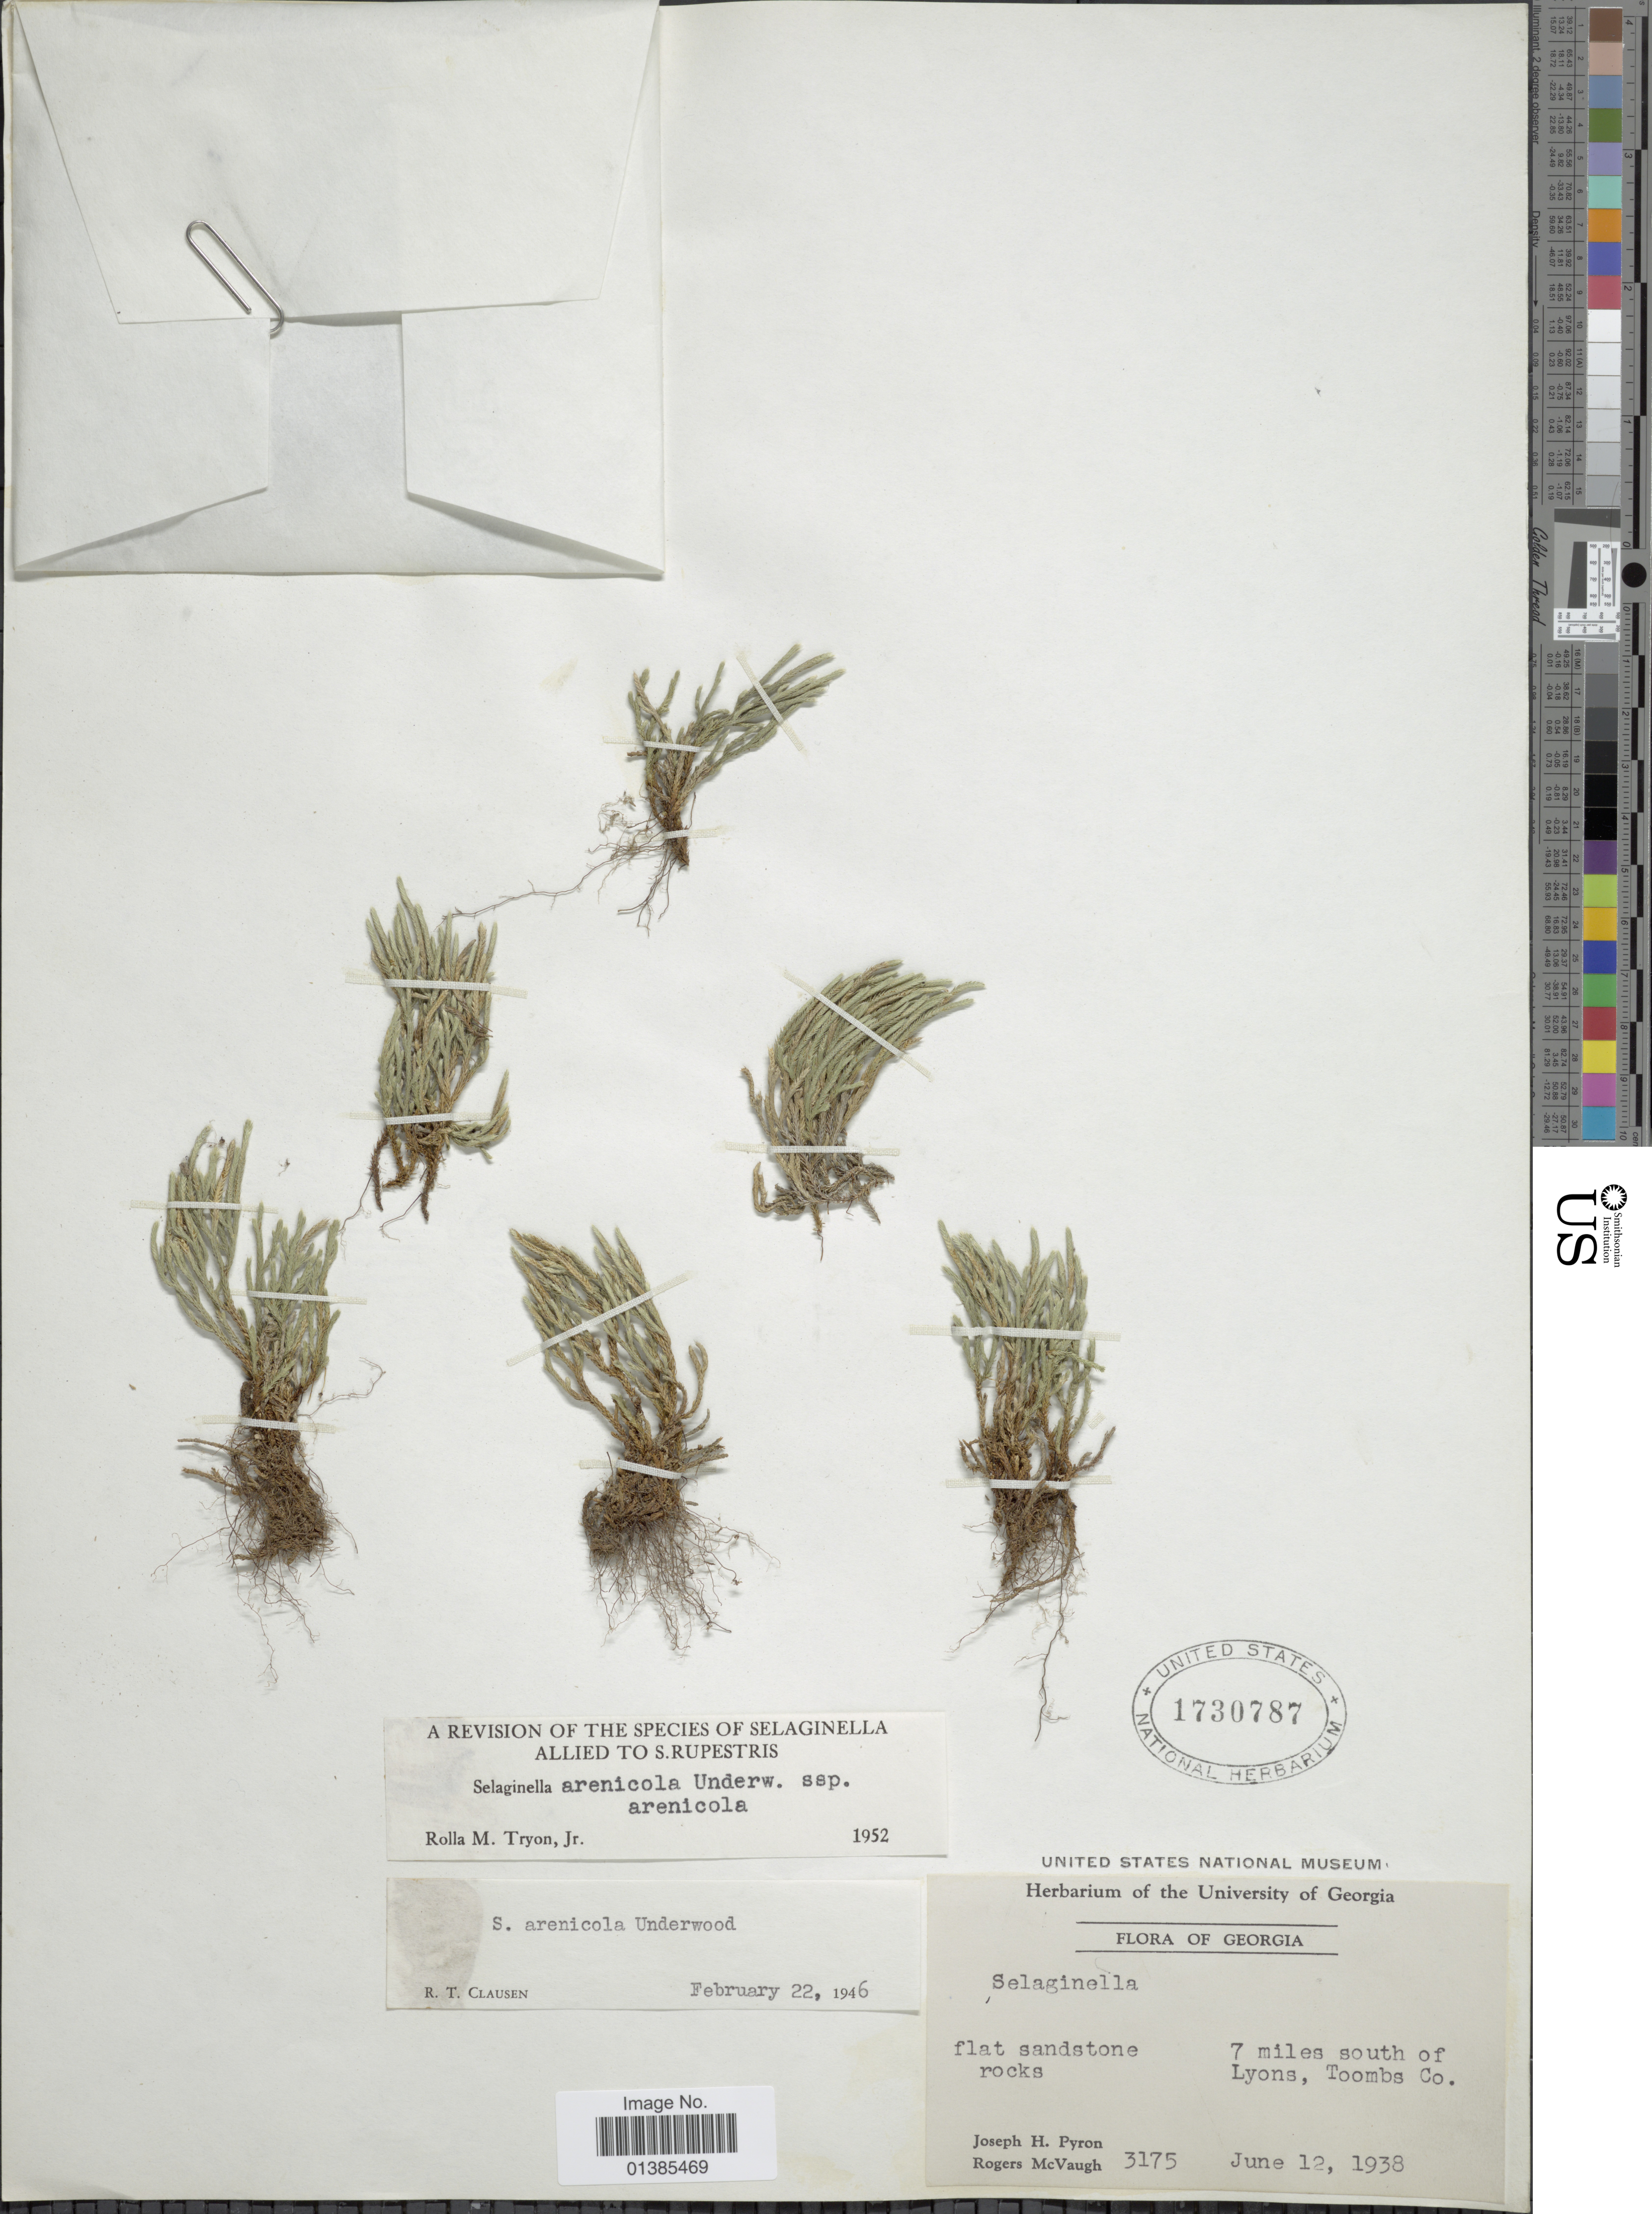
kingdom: Plantae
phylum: Tracheophyta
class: Lycopodiopsida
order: Selaginellales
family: Selaginellaceae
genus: Selaginella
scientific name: Selaginella arenicola subsp. arenicola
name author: Underw.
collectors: J. H. Pyron & R. McVaugh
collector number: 3175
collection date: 1938-06-12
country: United States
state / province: Georgia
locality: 7 miles south of Lyons, Toombs Co.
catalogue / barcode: US 1730787